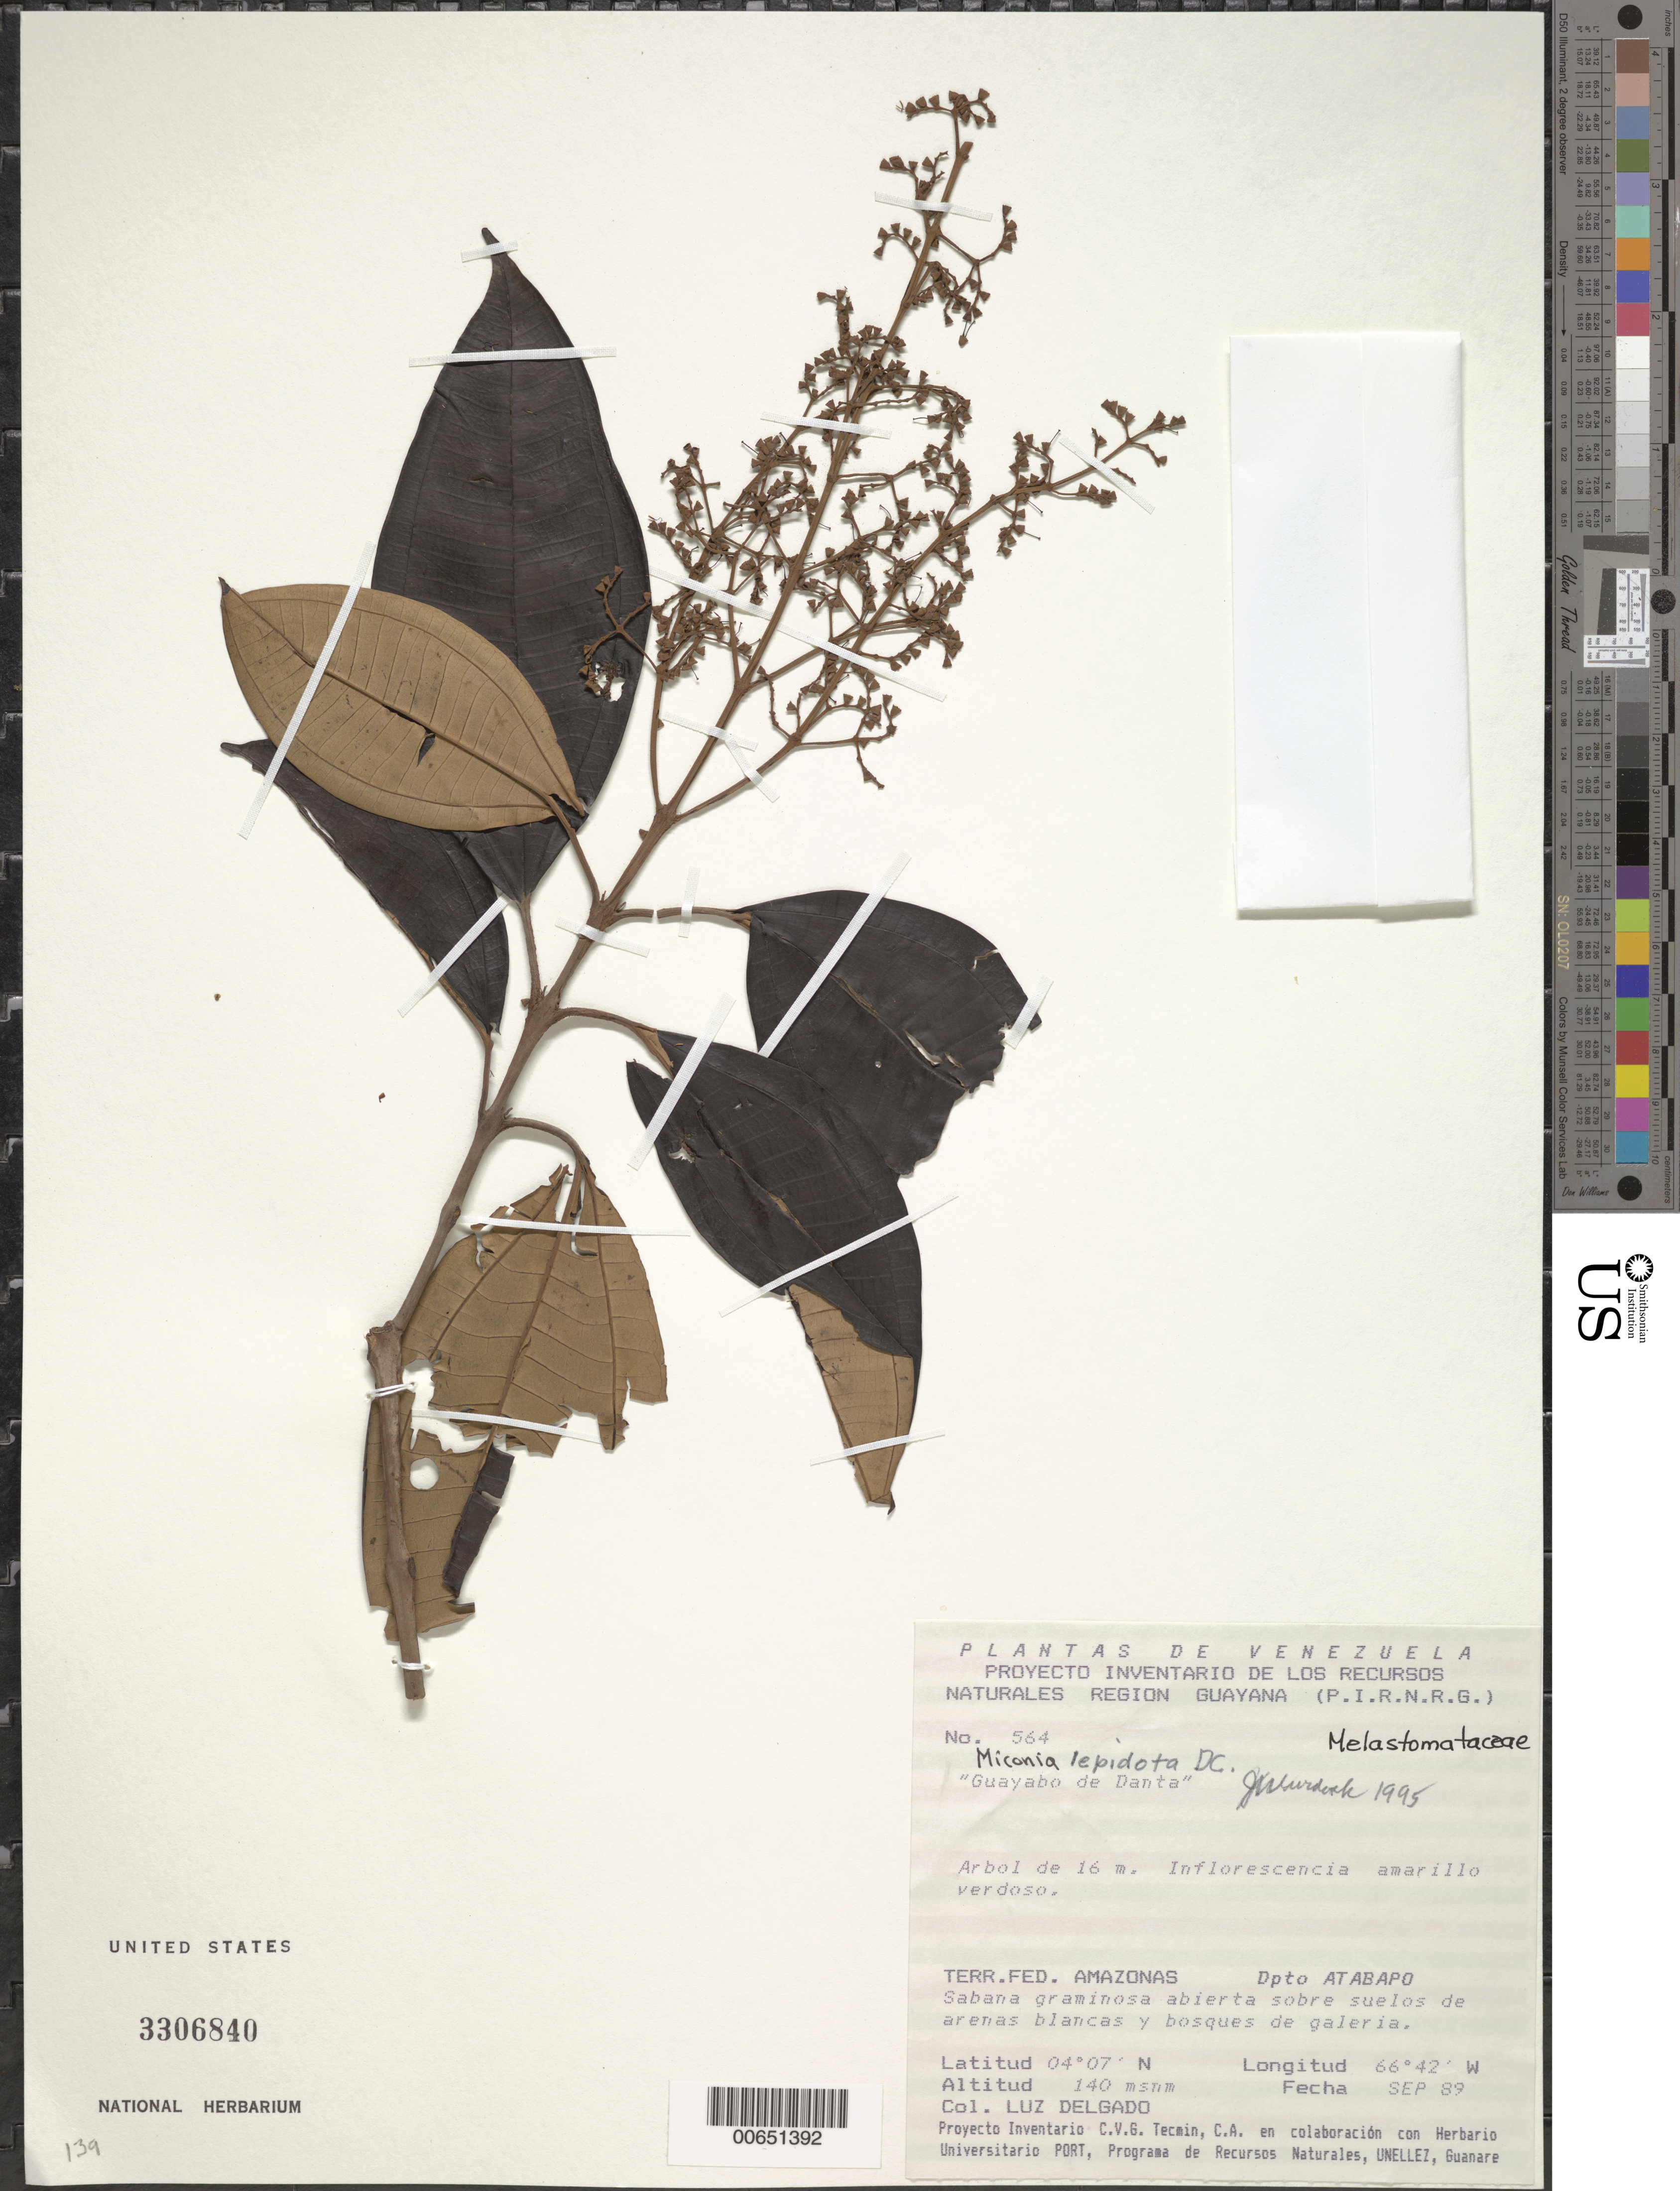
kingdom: Plantae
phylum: Tracheophyta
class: Magnoliopsida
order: Myrtales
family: Melastomataceae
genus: Miconia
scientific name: Miconia lepidota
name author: Schrank & Mart. ex DC.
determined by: Wurdack, John J., (US), US (UNITED STATES)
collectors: L. Delgado V.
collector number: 564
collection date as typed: Sep-89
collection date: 1989-09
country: Venezuela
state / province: Amazonas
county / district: Atabapo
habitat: Sabana graminosa abierta sobre suelos de arenas blancas y bosques de galeria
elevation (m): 140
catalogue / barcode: US 3306840